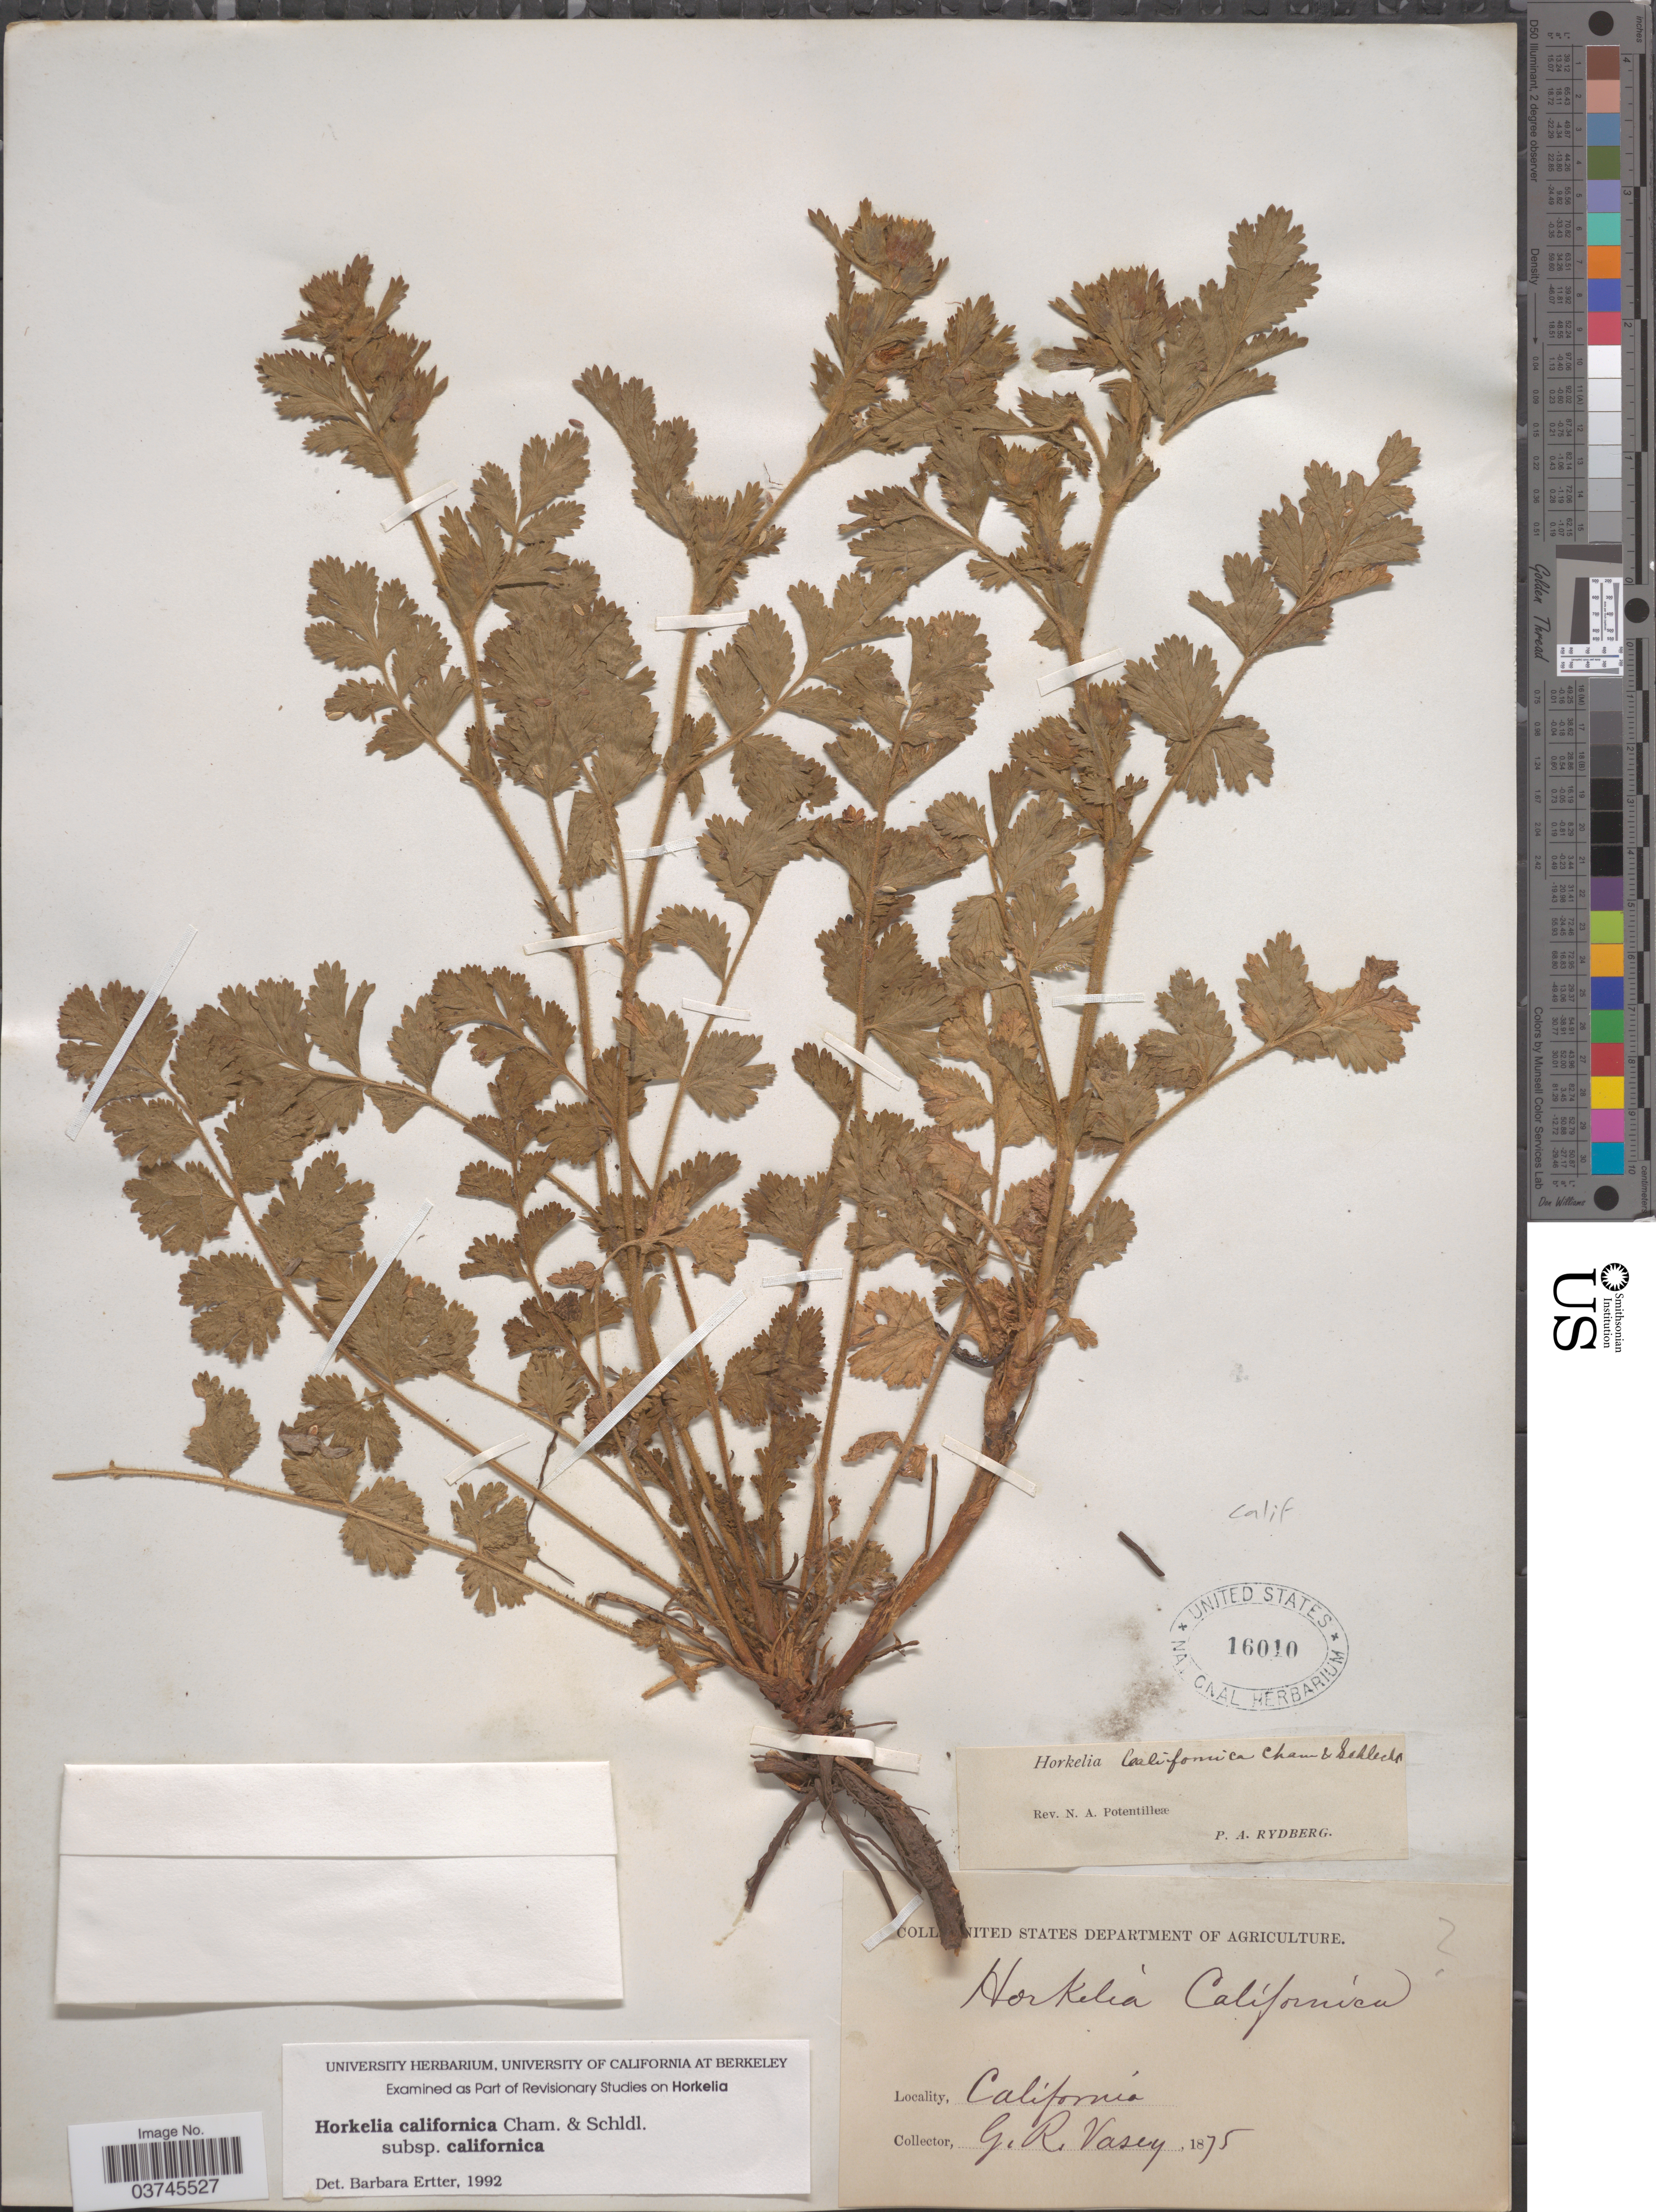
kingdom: Plantae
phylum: Tracheophyta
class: Magnoliopsida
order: Rosales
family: Rosaceae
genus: Potentilla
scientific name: Potentilla californica var. californica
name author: (Cham. & Schltdl.) Greene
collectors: G. R. Vasey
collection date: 1875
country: United States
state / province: California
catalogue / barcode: US 16010